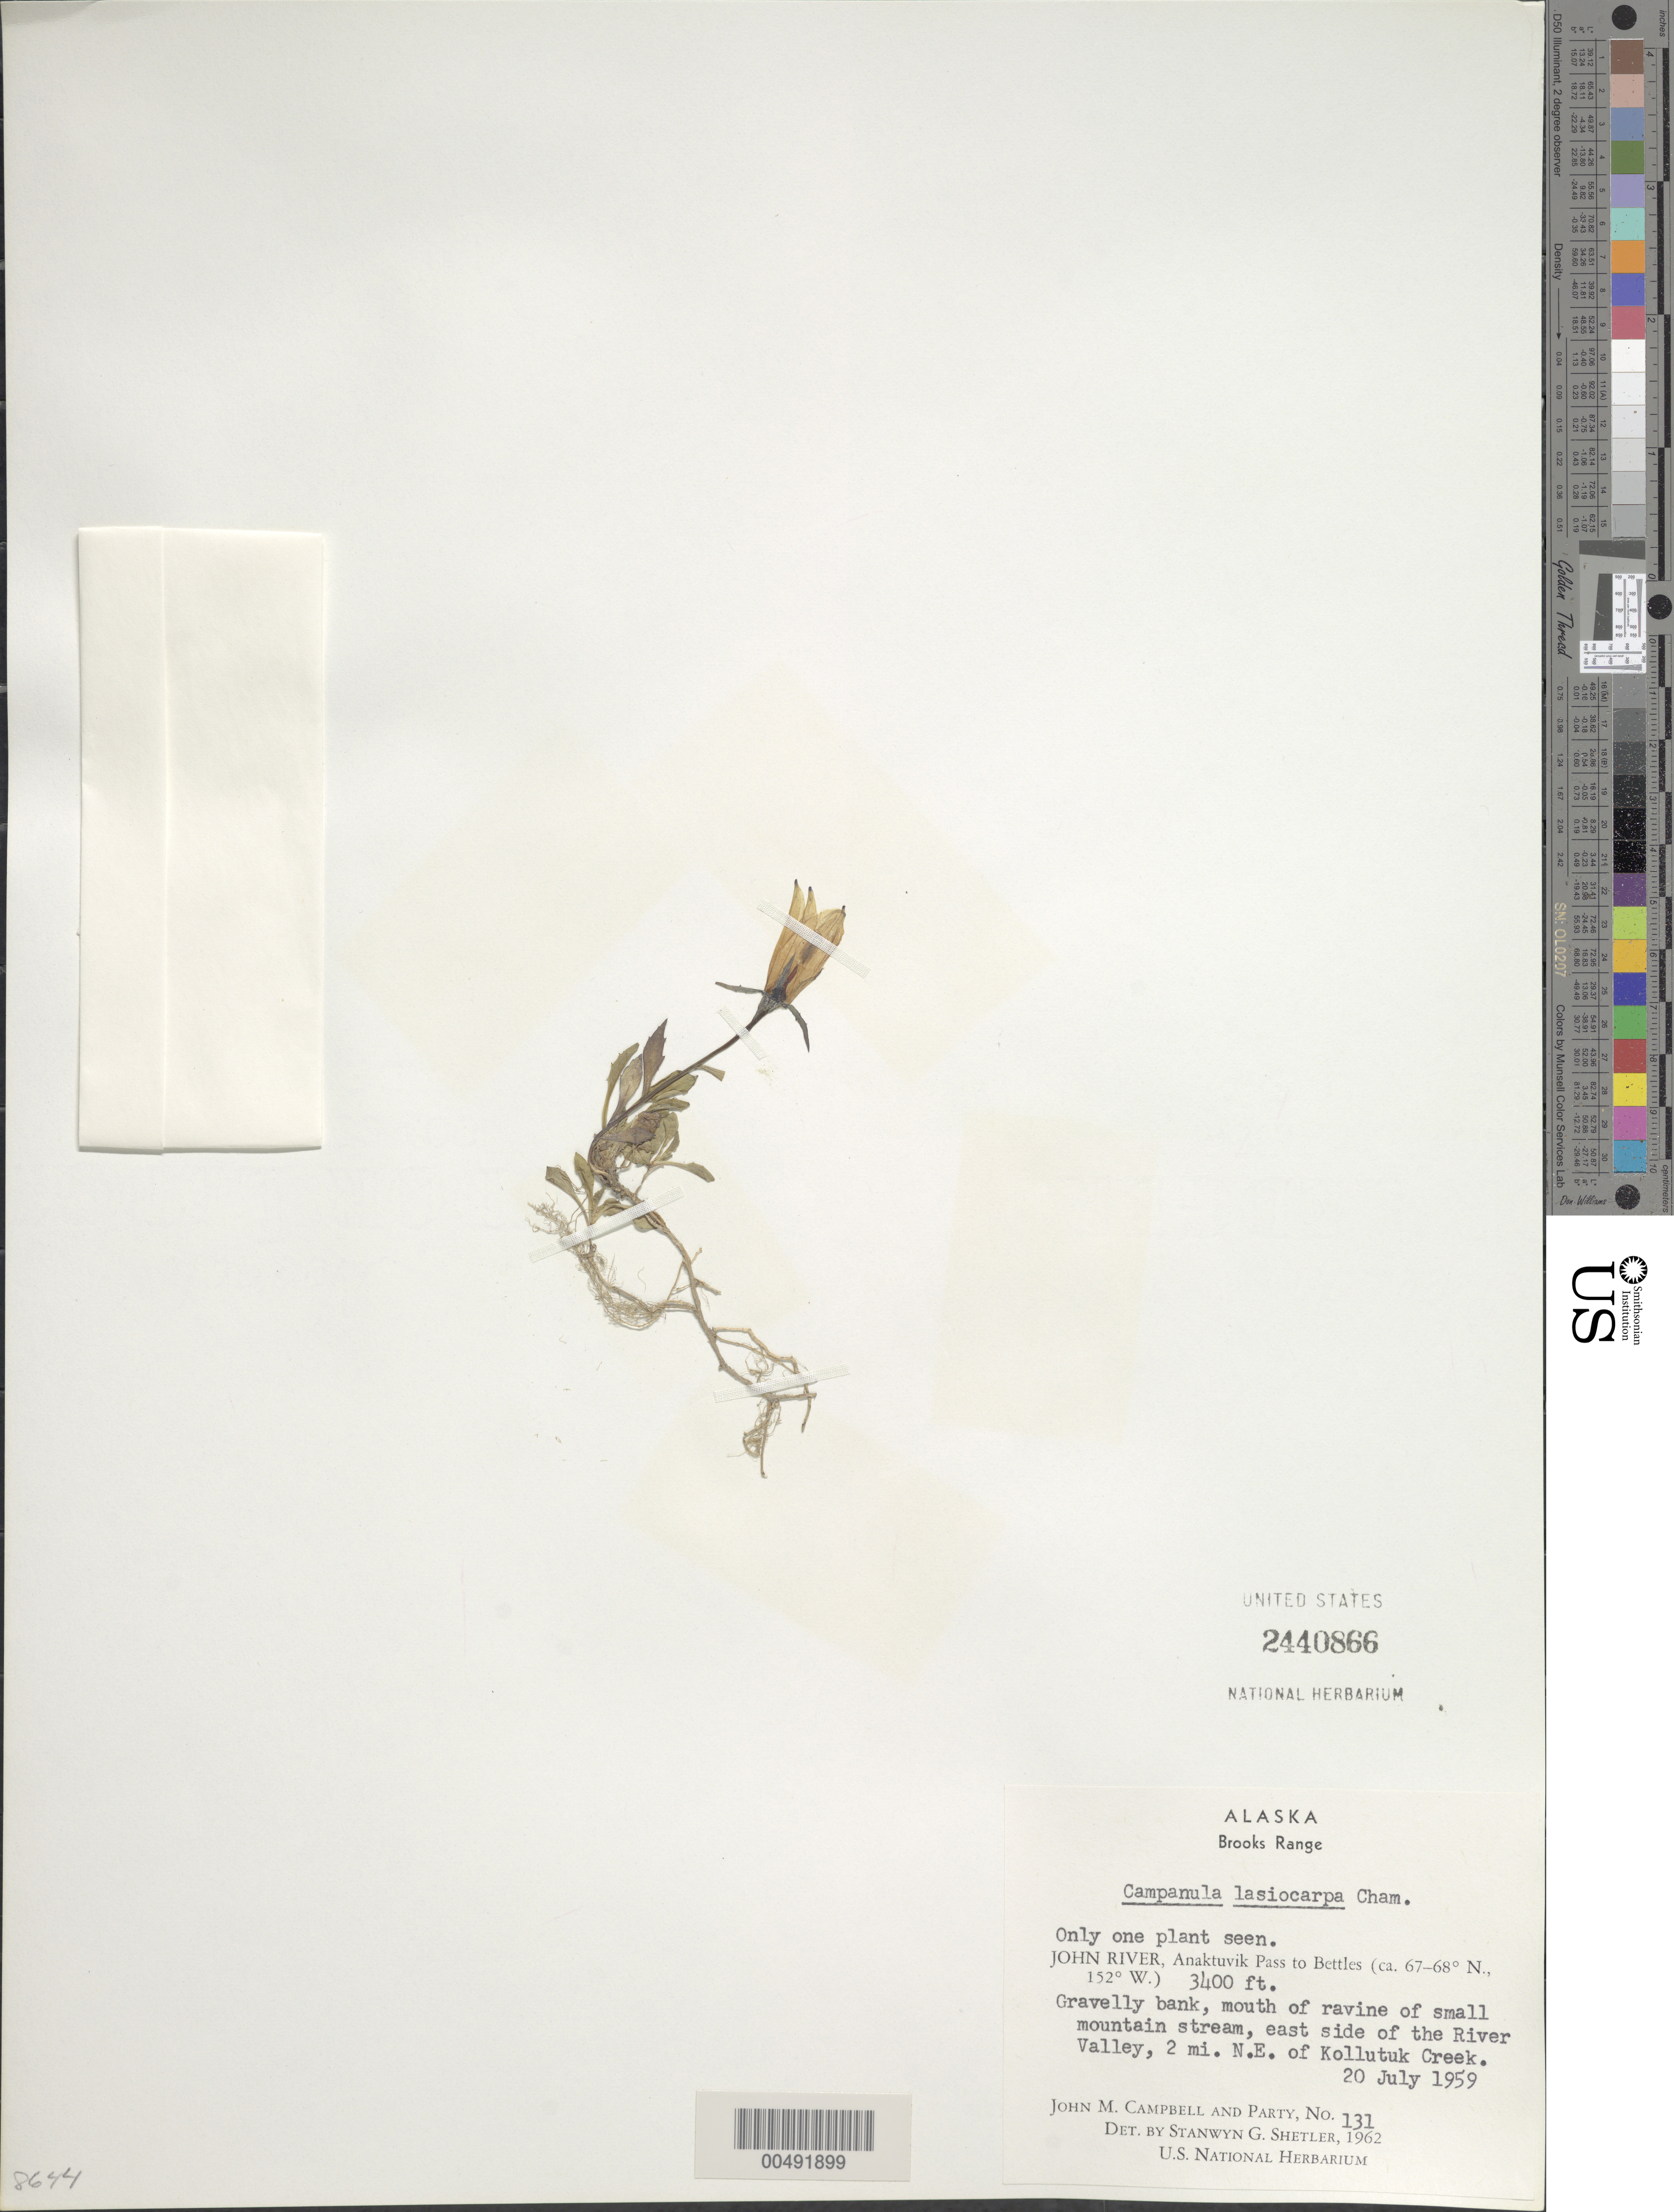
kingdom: Plantae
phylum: Tracheophyta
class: Magnoliopsida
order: Asterales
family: Campanulaceae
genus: Campanula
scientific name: Campanula lasiocarpa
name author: Cham.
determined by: Shetler, Stanwyn G., (US), NMNH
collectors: J. M. Campbell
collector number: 131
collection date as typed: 20 Jul 1959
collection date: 1959-07-20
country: United States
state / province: Alaska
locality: Brooks Range, John River, Anaktuvuk Pass to Bettles, E side of River Valley, 2 mi. NE of Kollutuk Creek (lat/long recorded as: lat=::: long=152:0:0:W)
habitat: gravelly bank, mouth of ravine of small mountain stream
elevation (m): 1036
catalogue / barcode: US 2440866